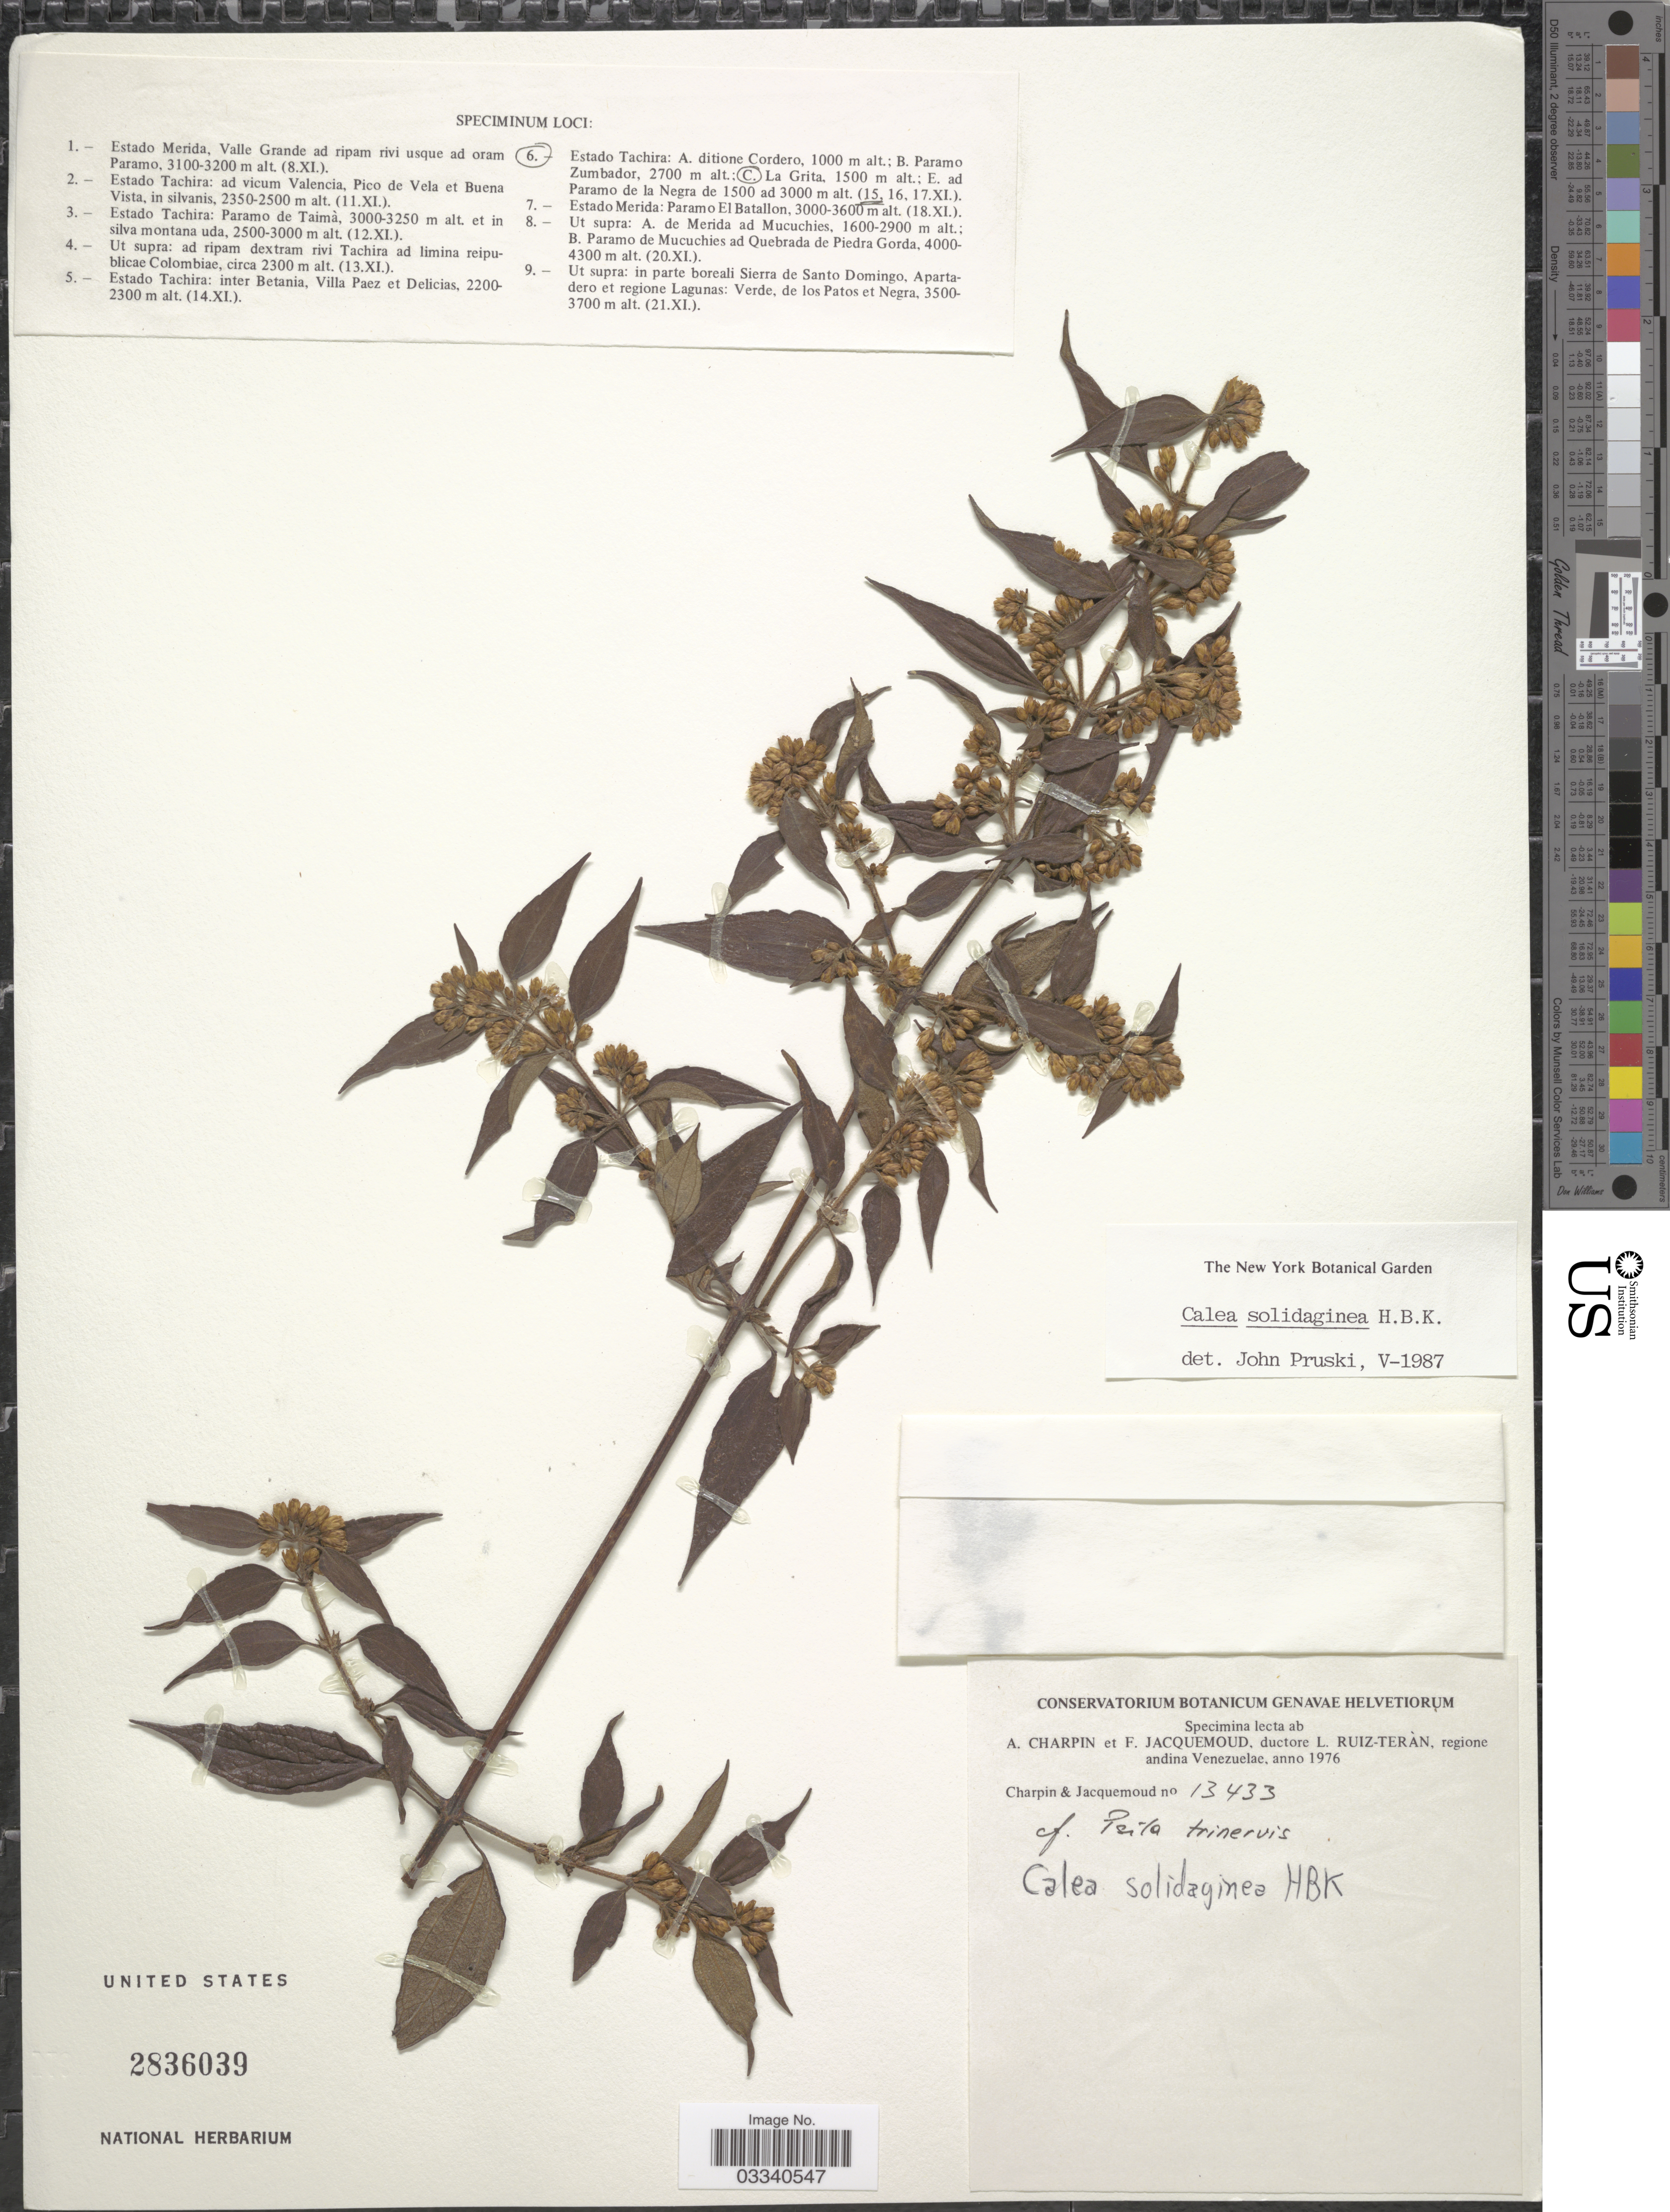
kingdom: Plantae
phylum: Tracheophyta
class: Magnoliopsida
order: Asterales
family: Asteraceae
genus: Calea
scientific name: Calea solidaginea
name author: Kunth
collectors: A. Charpin & F. Jacquemoud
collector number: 13433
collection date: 1976-11-15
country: Venezuela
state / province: Tachira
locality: La Grita.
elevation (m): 1500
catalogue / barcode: US 2836039